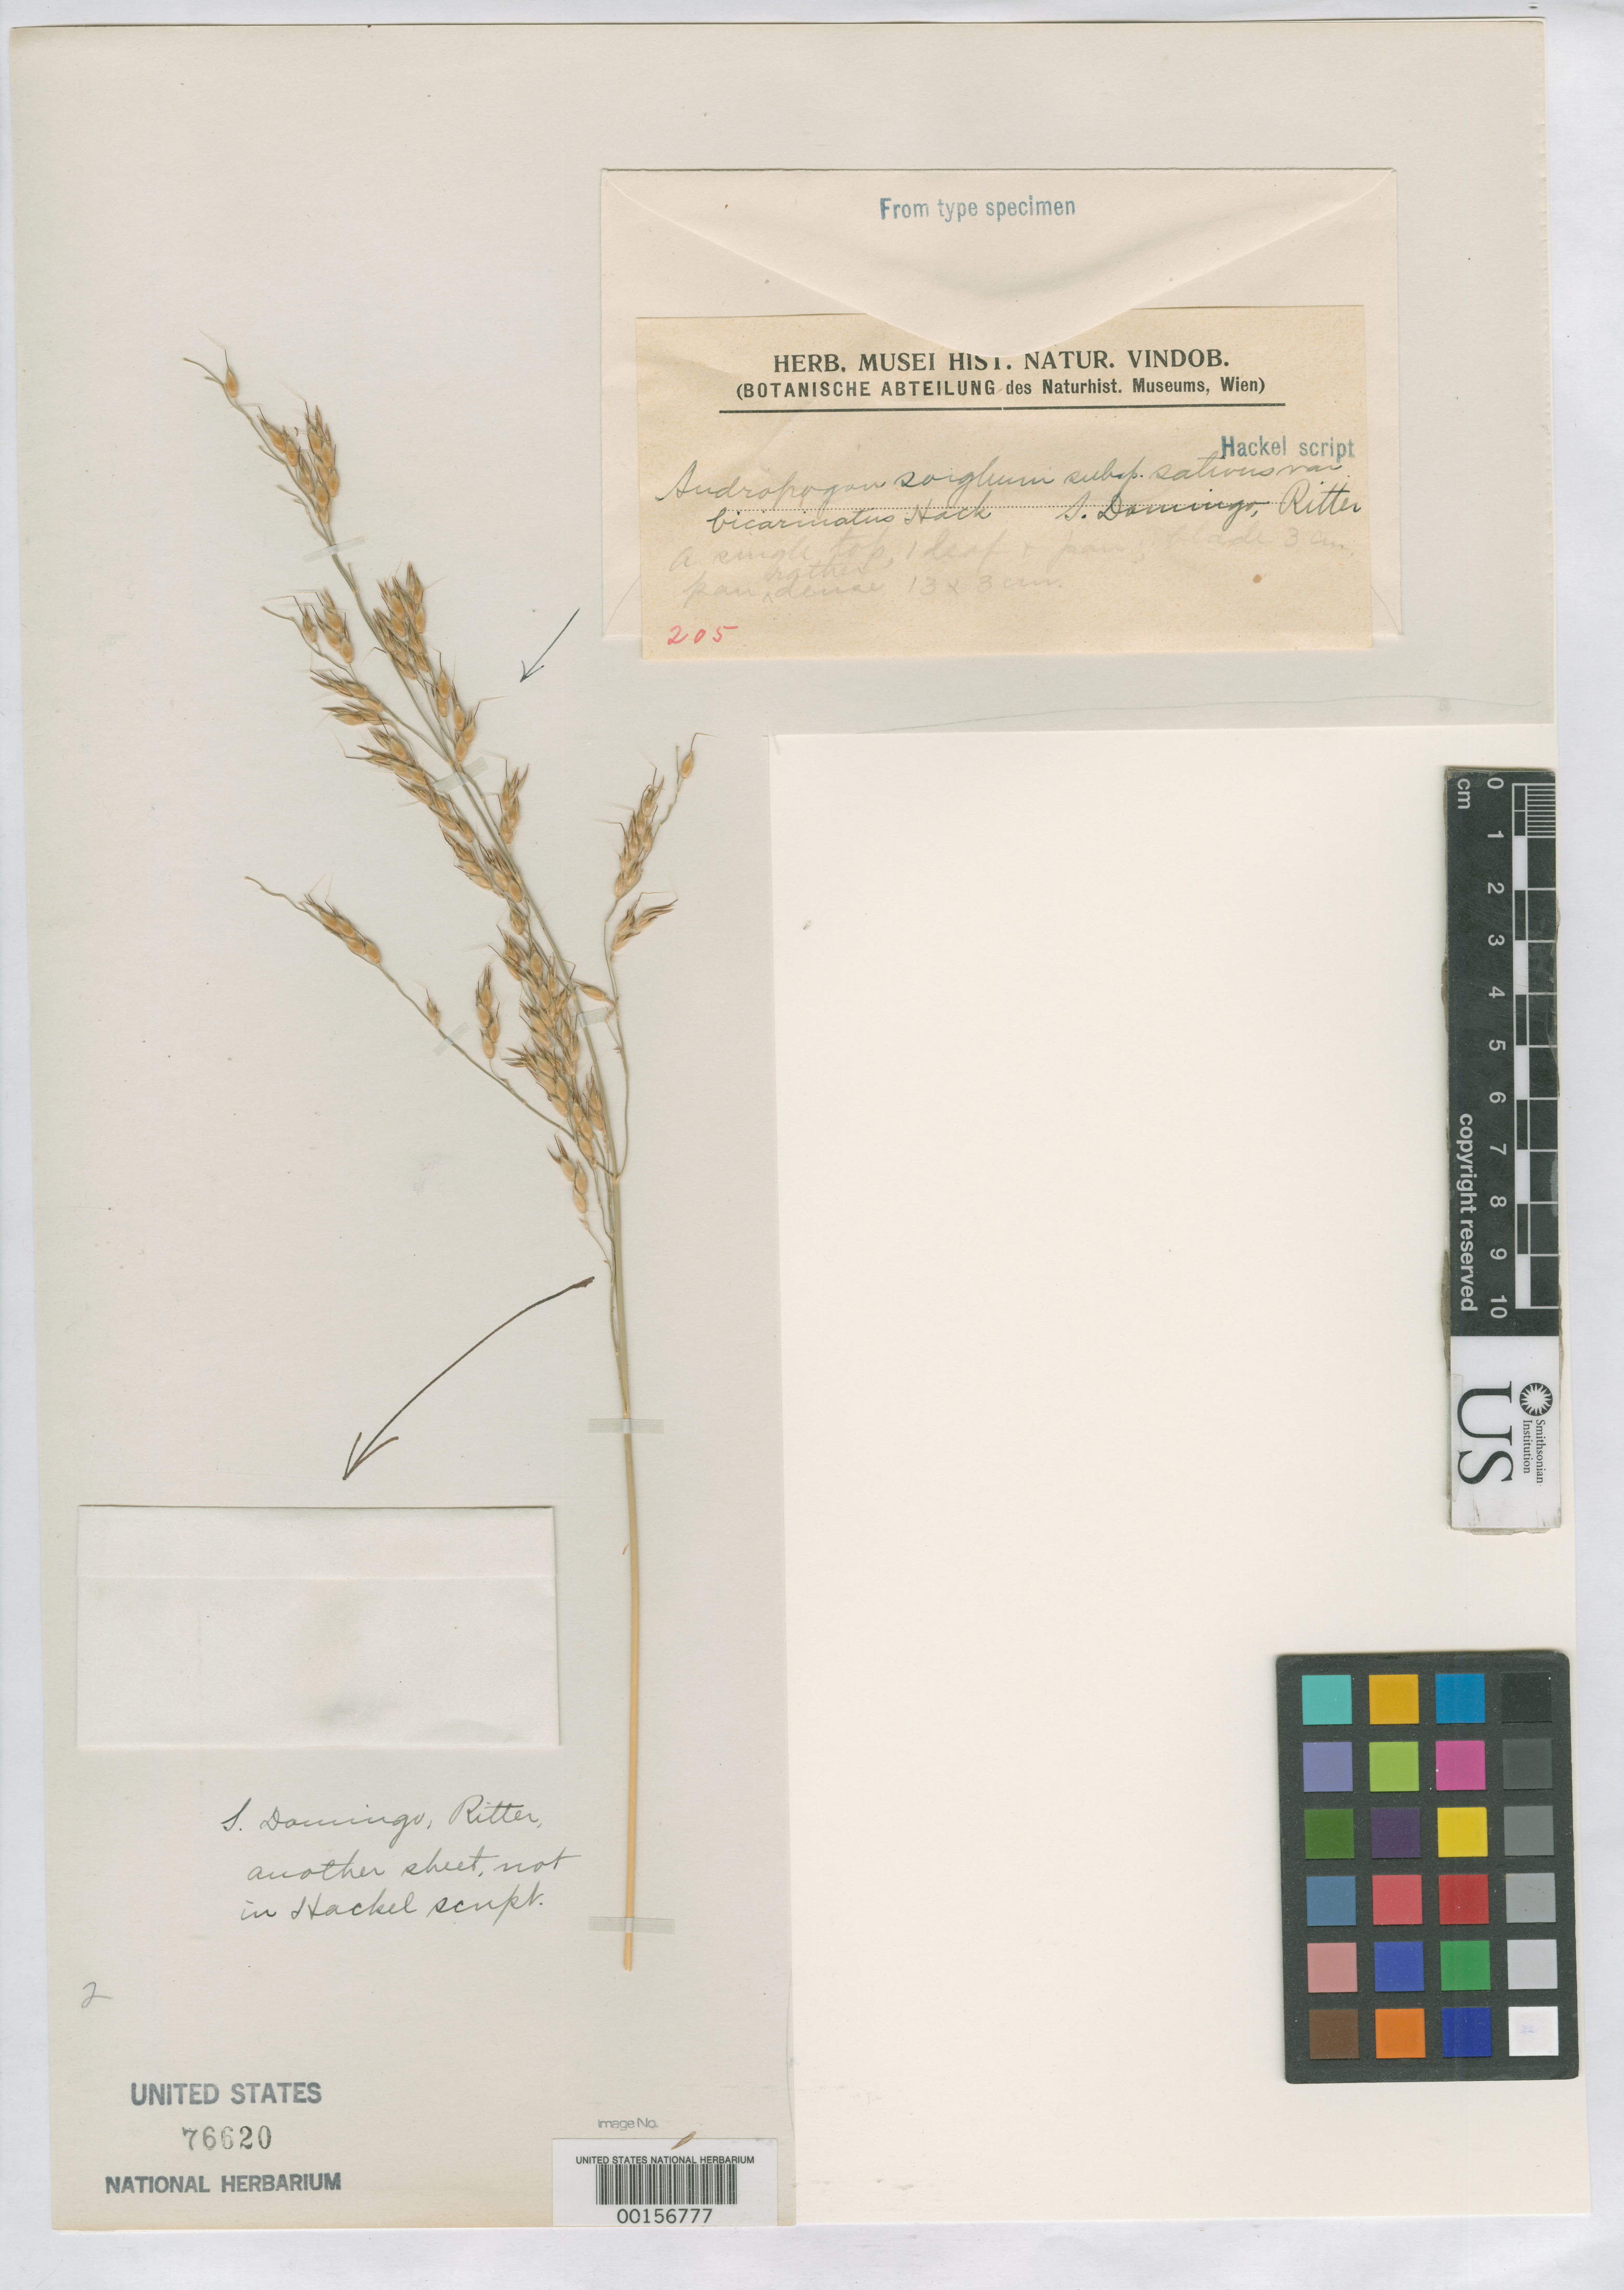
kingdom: Plantae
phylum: Tracheophyta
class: Liliopsida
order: Poales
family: Poaceae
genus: Andropogon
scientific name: Andropogon sorghum subsp. sativus var. bicarinatus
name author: Hack. in A. DC.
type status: Type Fragment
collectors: C. Ritter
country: Haiti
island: Hispaniola Island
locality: Near Santo Domingo.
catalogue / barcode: US 76620